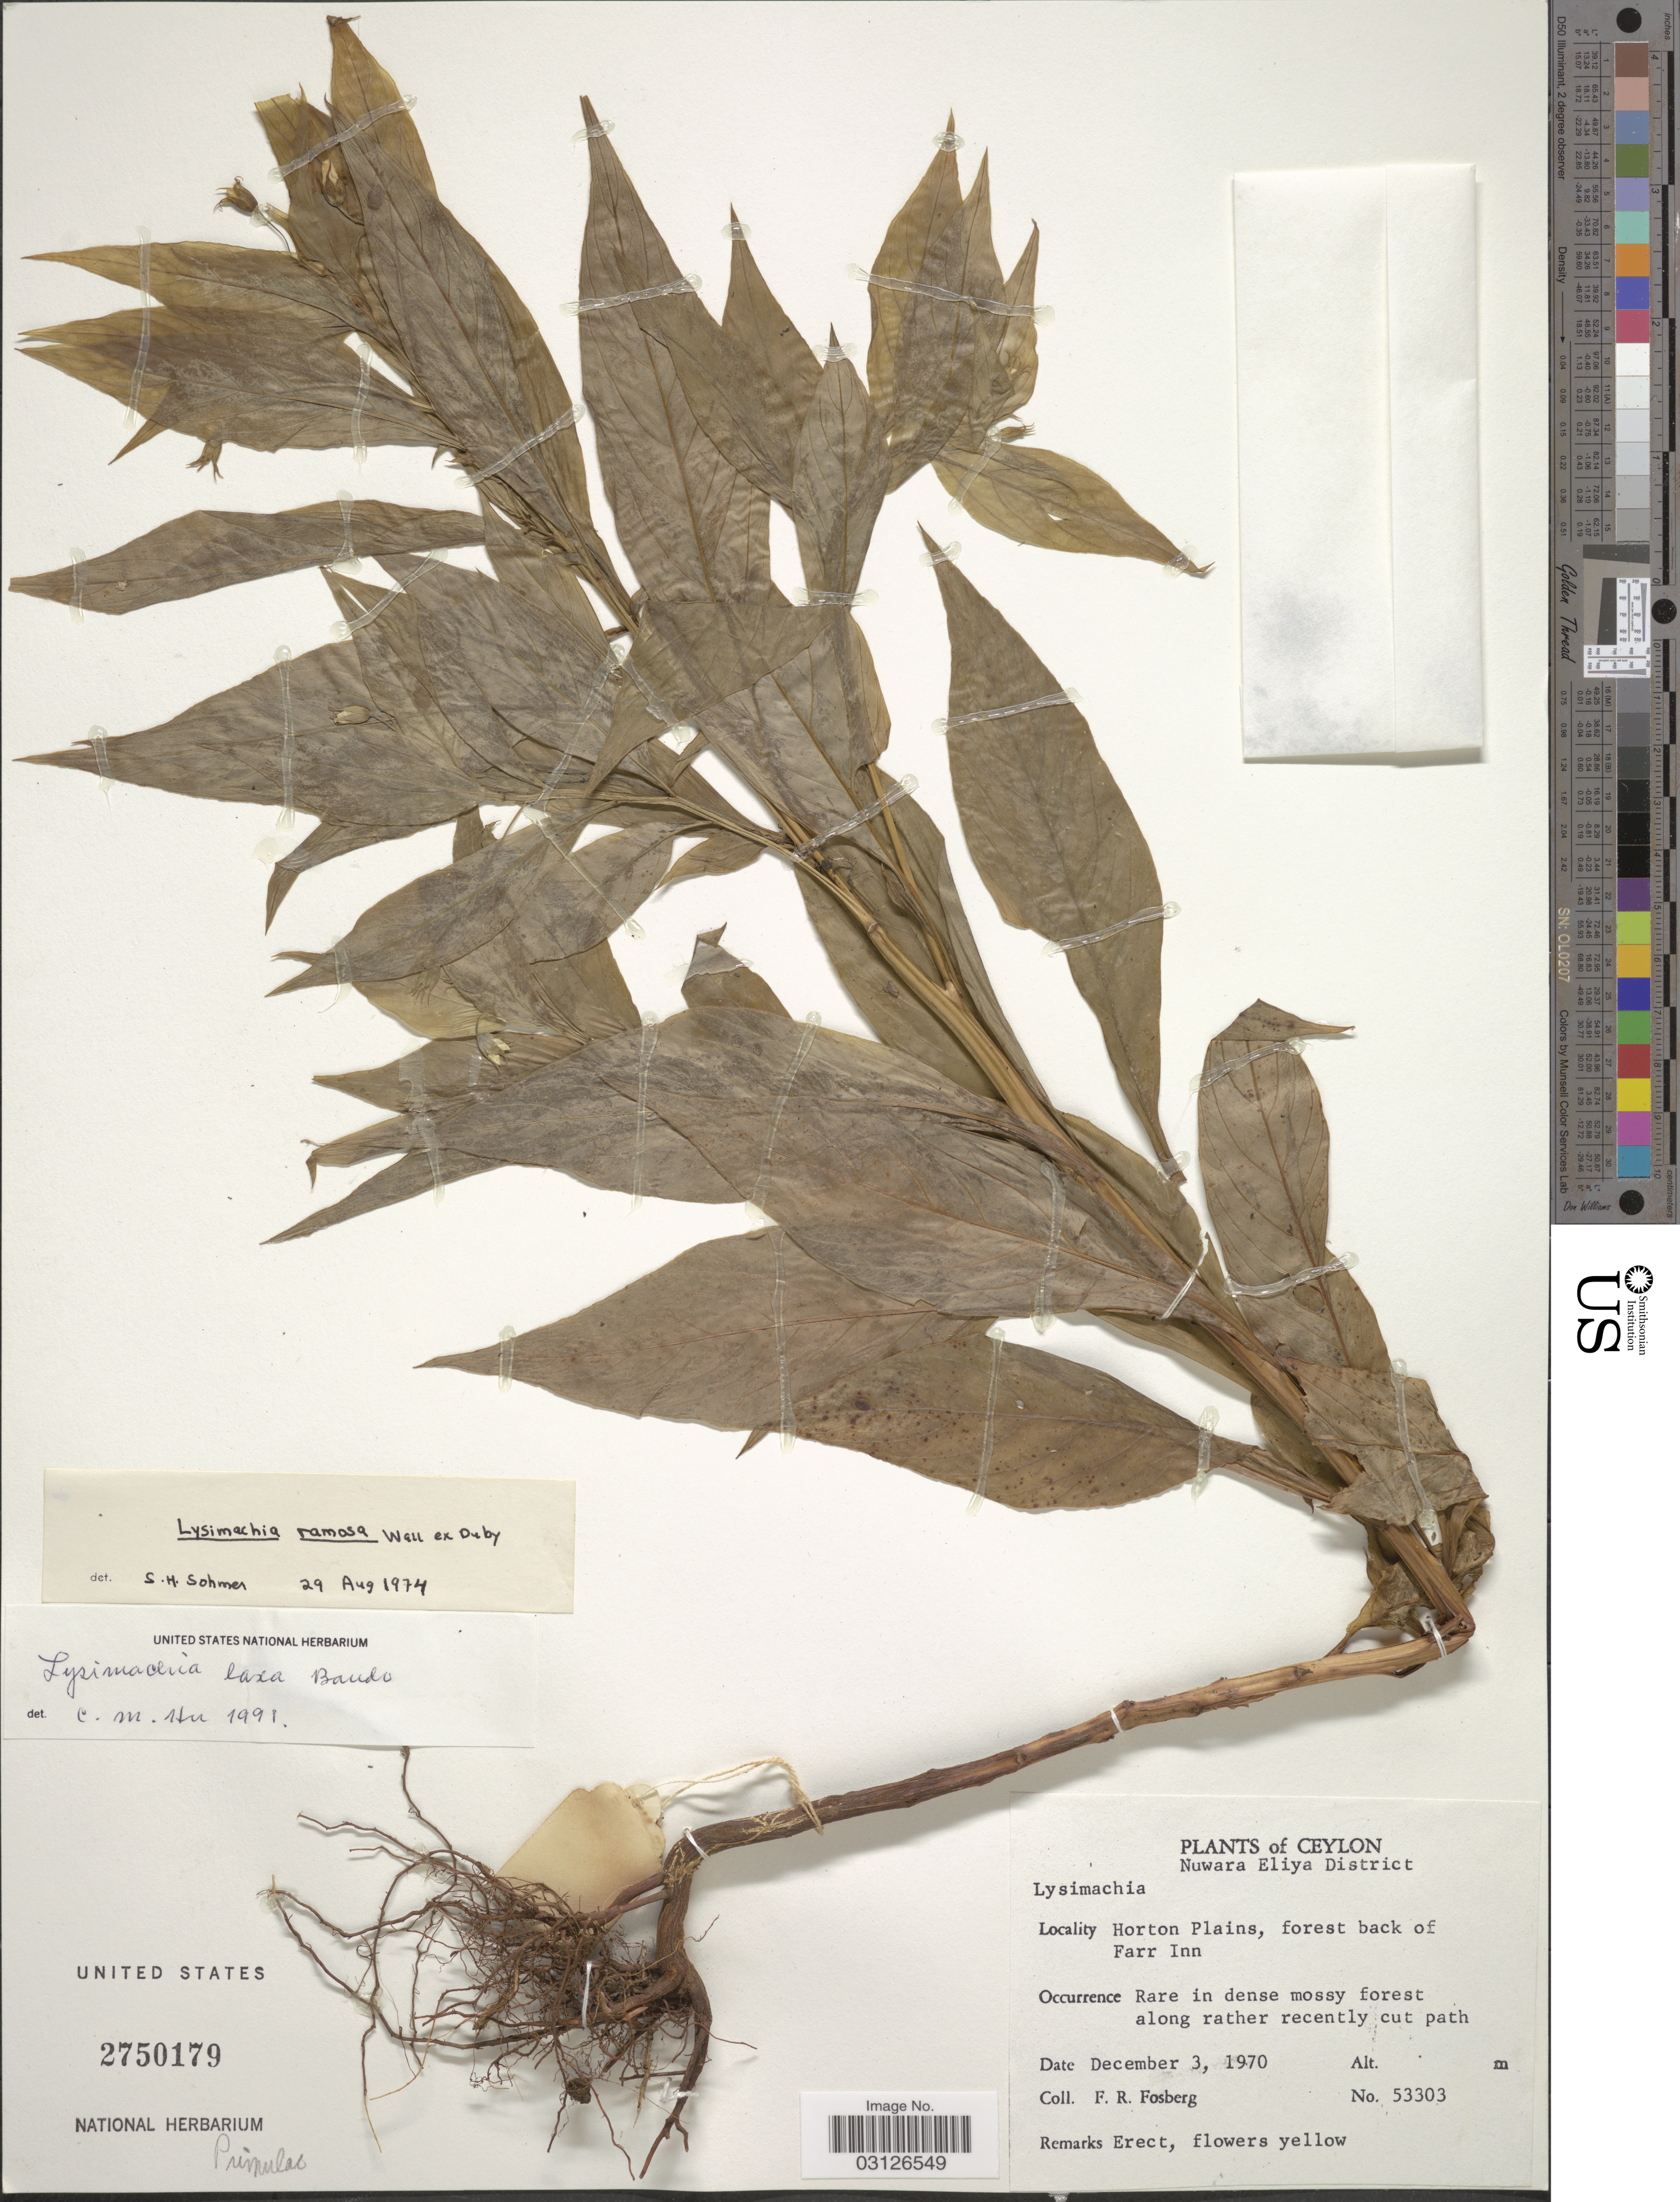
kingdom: Plantae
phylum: Tracheophyta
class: Magnoliopsida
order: Ericales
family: Primulaceae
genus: Lysimachia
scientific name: Lysimachia laxa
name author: Baudo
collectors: F. R. Fosberg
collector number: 53303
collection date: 1970-12-03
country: Sri Lanka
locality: Ceylon. Nuwara Eliya District. Horton Plains, forest back of Farr Inn.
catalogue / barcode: US 2750179